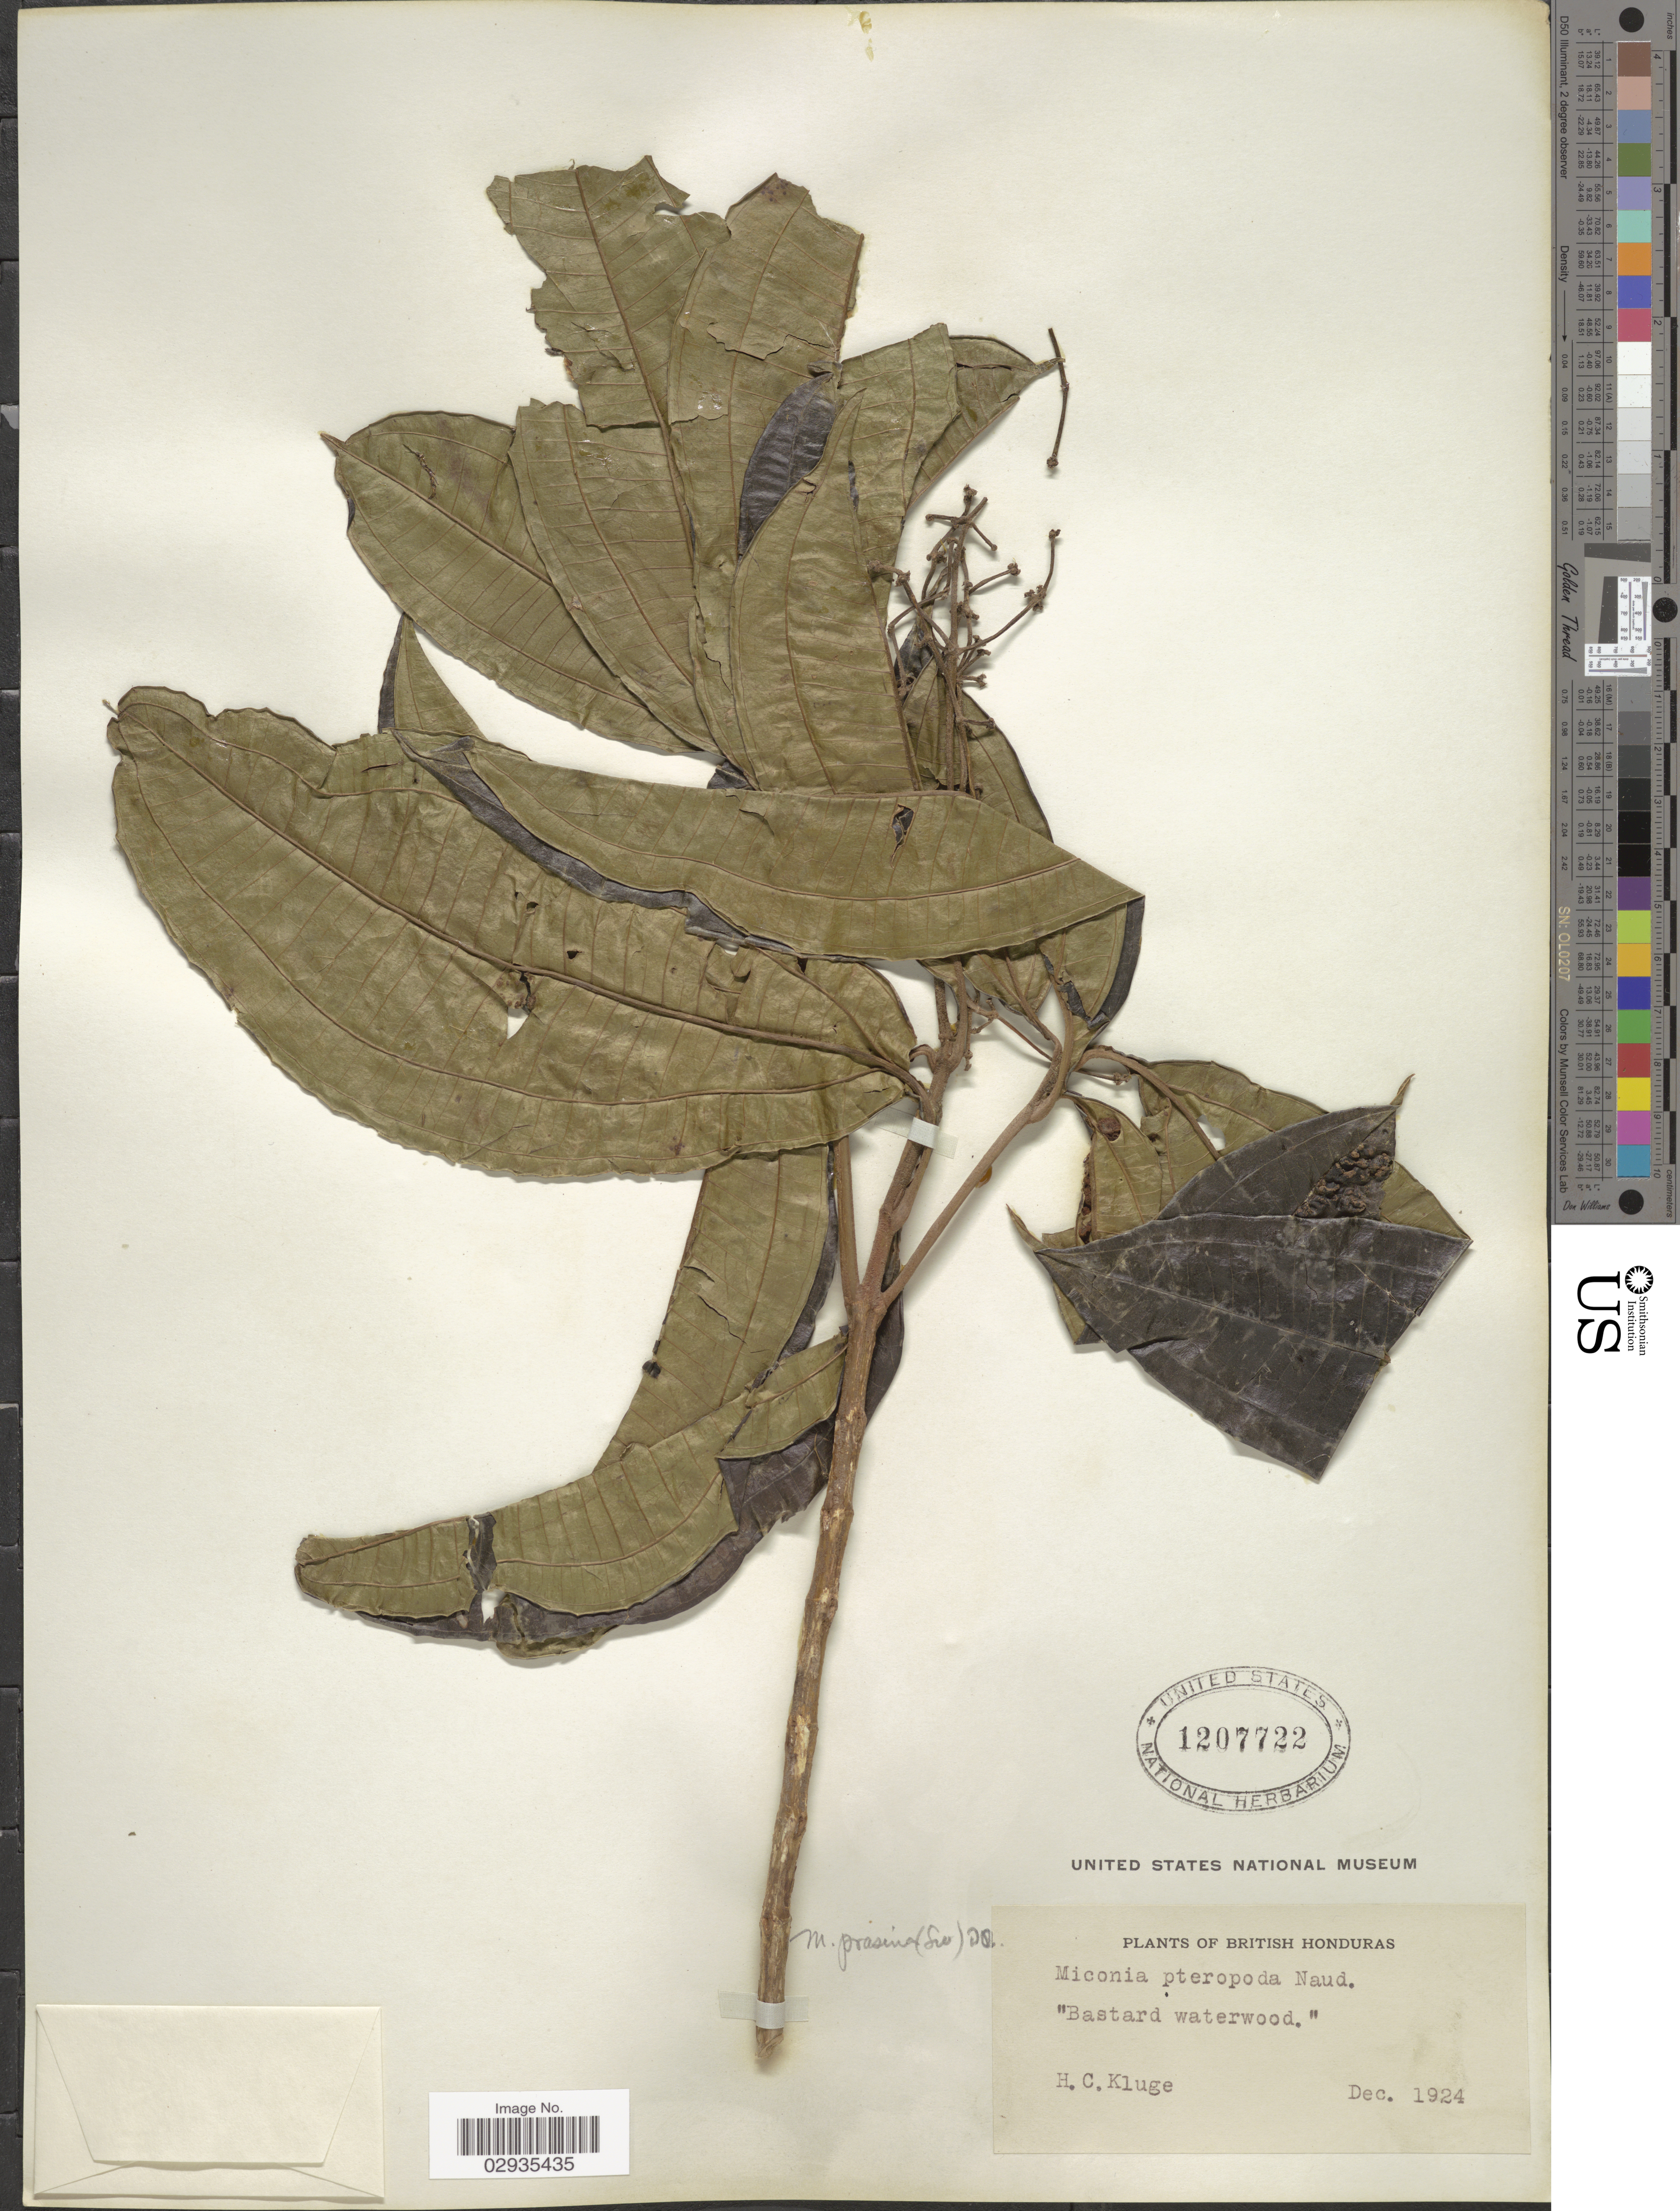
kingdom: Plantae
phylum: Tracheophyta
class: Magnoliopsida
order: Myrtales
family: Melastomataceae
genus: Miconia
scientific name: Miconia prasina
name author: (Sw.) DC.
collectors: H. C. Kluge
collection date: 1924-12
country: Belize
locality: British Honduras, Bastard waterwood.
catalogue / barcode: US 1207722